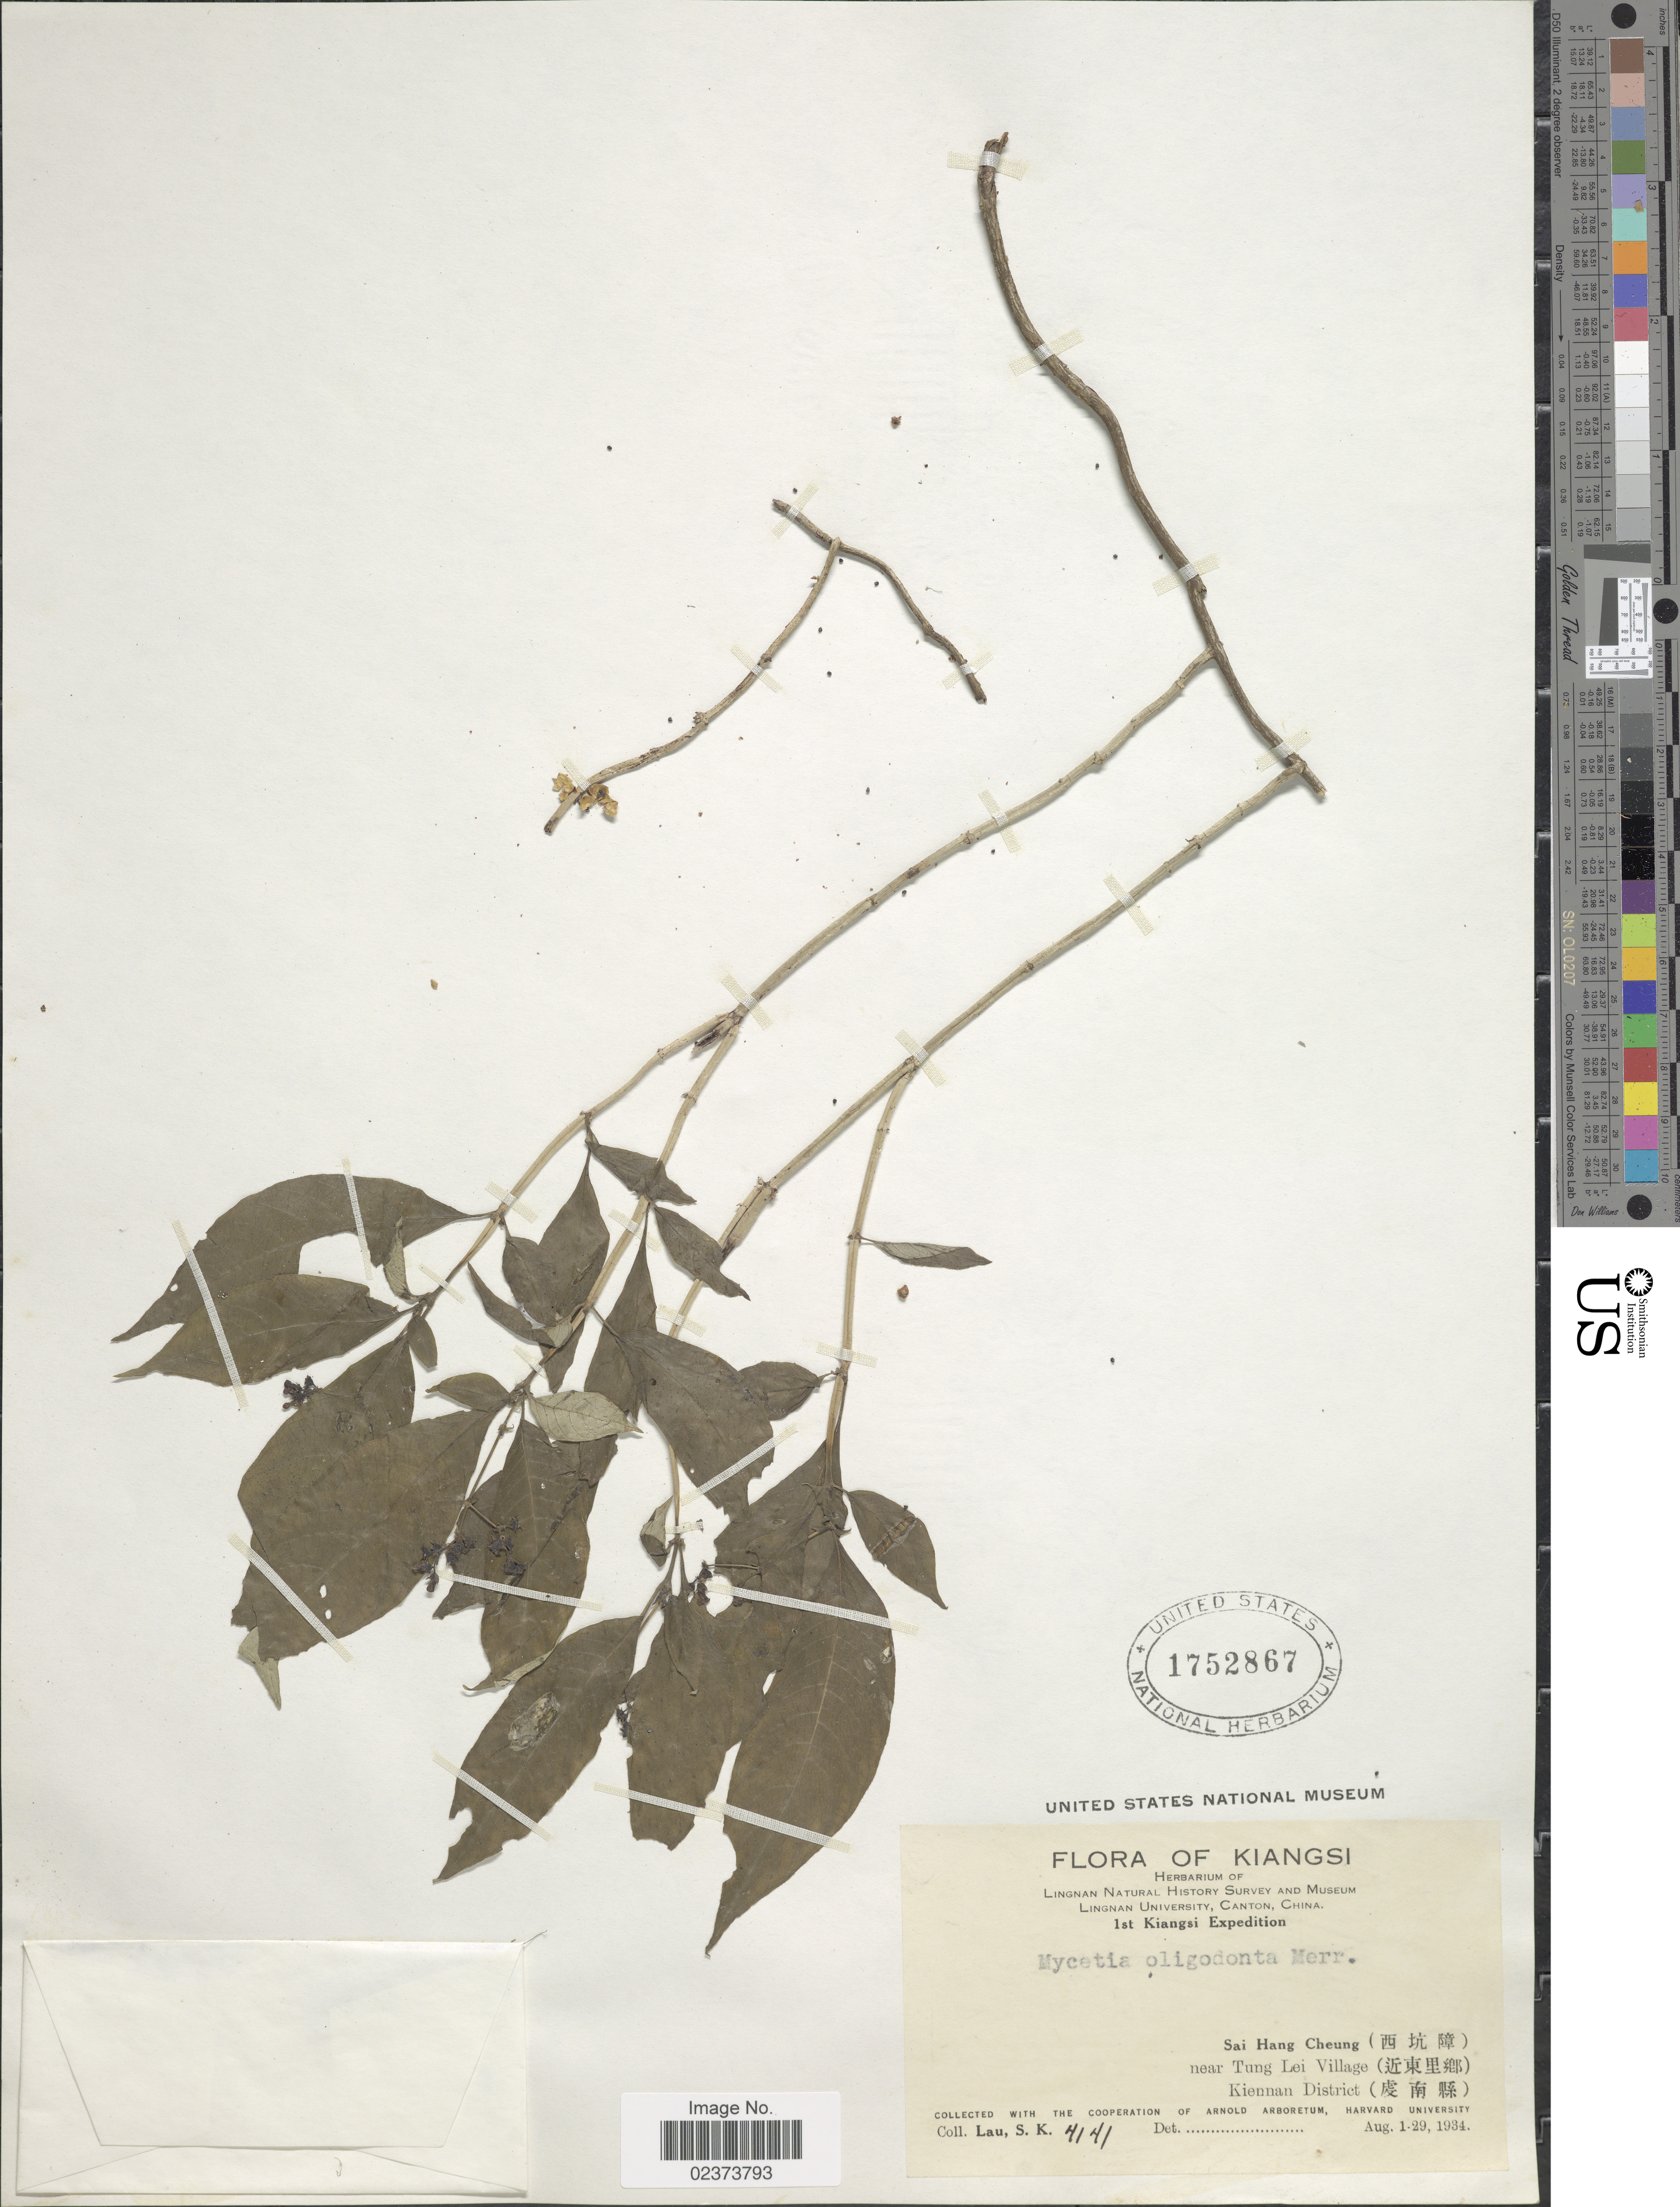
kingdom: Plantae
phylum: Tracheophyta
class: Magnoliopsida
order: Gentianales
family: Rubiaceae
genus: Mycetia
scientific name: Mycetia oligodonta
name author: Merr.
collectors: S. K. Lau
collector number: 4141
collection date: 1934-08-01/1934-08-29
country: China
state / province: Jiangxi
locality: Kiangsi, Sai Hang Cheung, near Tung Lei Village, Kiennan District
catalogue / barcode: US 1752867